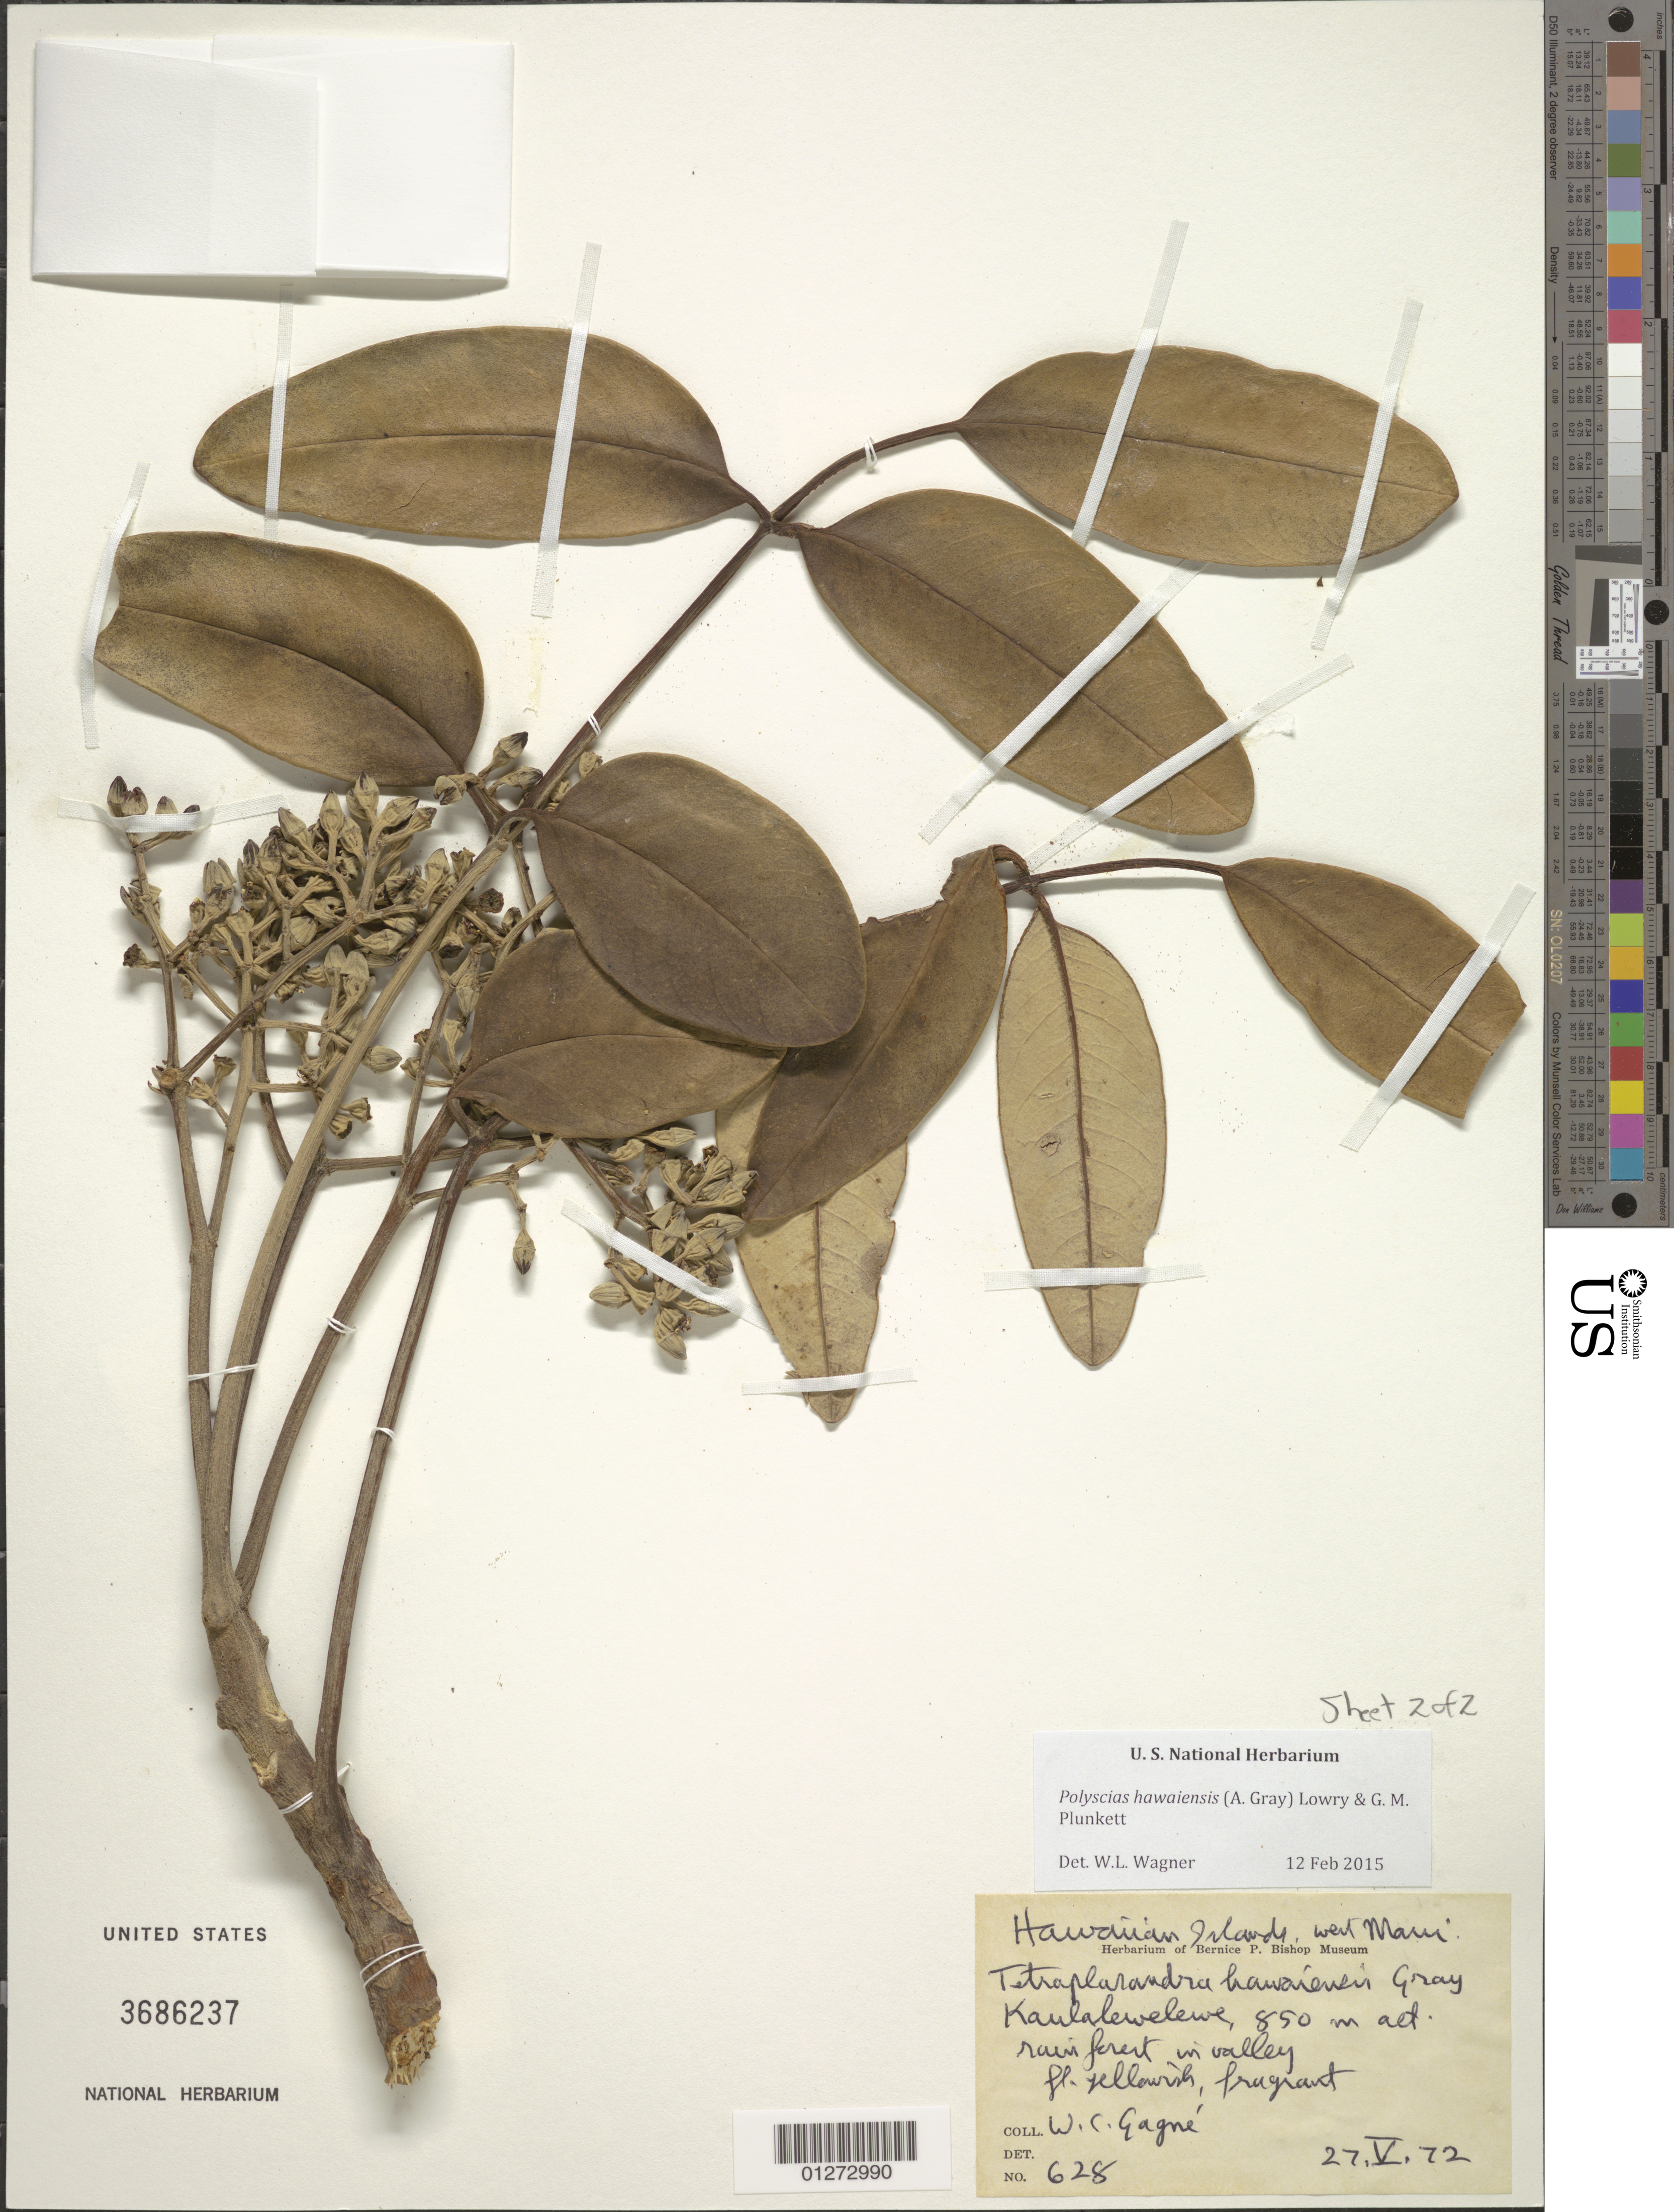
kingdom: Plantae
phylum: Tracheophyta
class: Magnoliopsida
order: Apiales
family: Araliaceae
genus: Polyscias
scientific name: Polyscias hawaiensis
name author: (A. Gray) Lowry & G. M. Plunkett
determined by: Wagner, W. L., (BOT), Smithsonian Institution - National Museum of Natural History (UNITED STATES)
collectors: W. Gagne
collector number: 628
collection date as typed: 27.V.72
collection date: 1972-05-27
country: United States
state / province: Hawaii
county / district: Maui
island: Maui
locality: Kaulalewelewe, in valley.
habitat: Rain forest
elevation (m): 850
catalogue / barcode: US 3686237